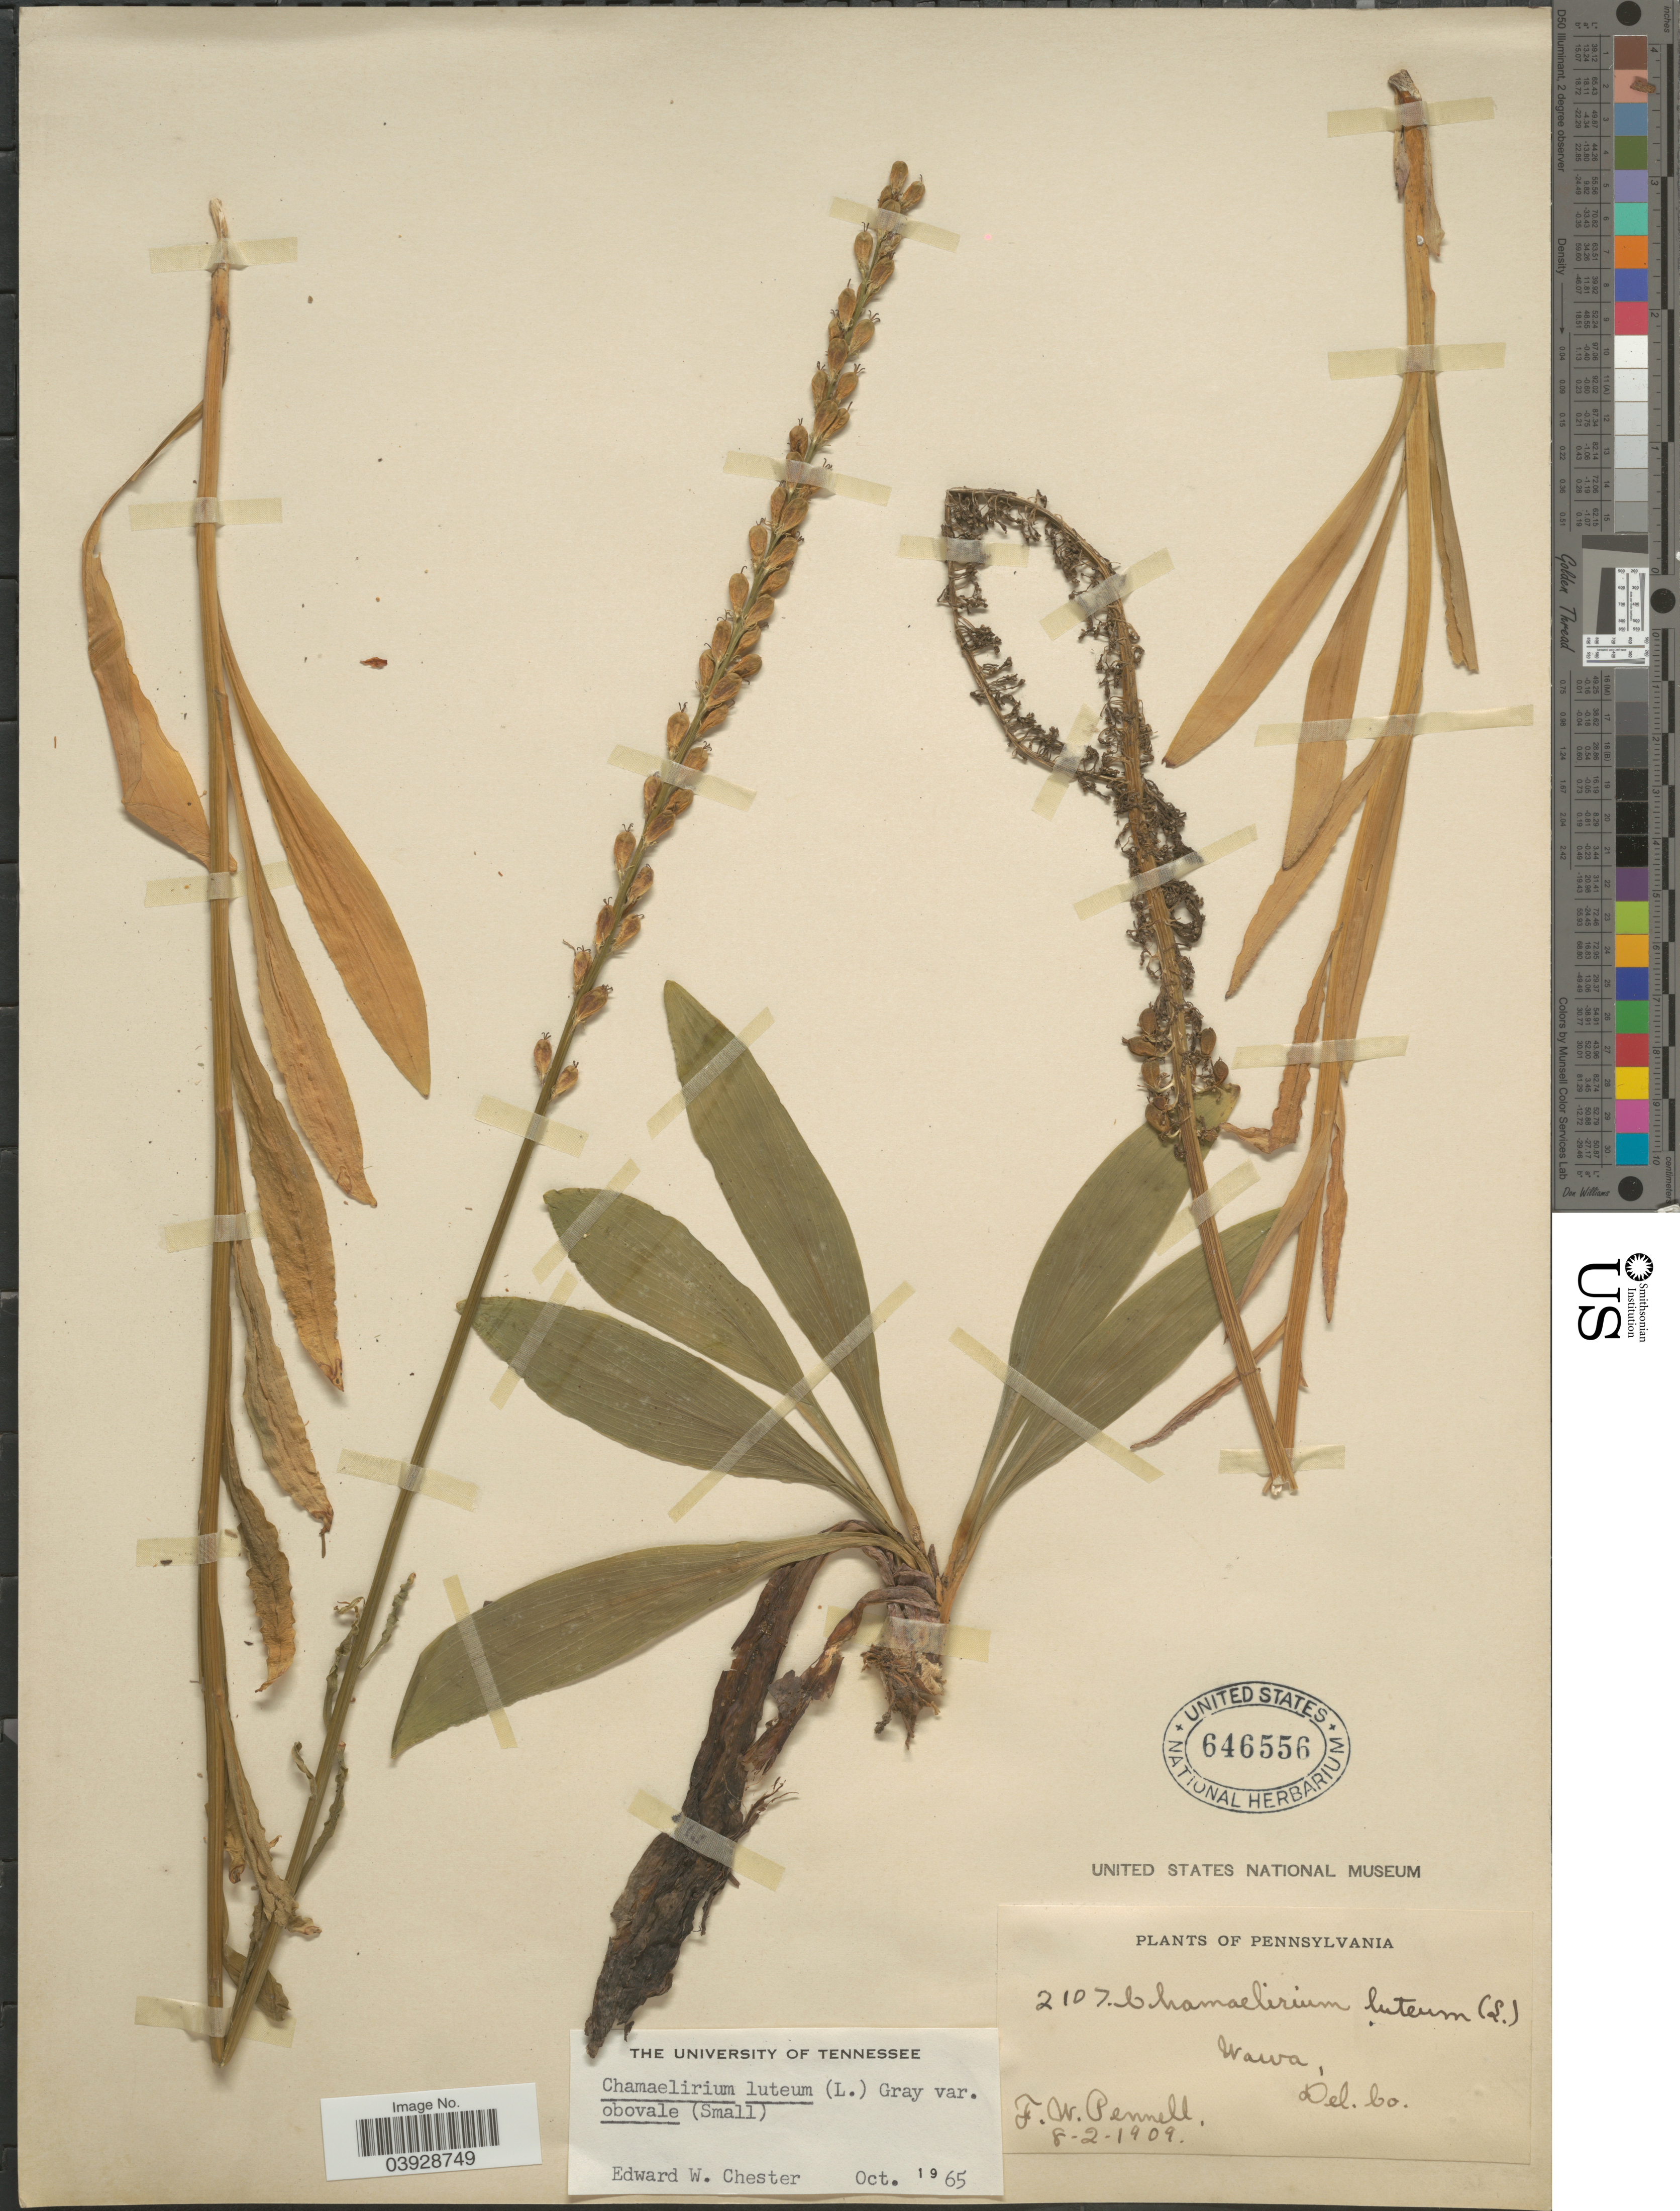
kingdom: Plantae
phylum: Tracheophyta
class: Liliopsida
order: Liliales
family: Melanthiaceae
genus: Chamaelirium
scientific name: Chamaelirium luteum var. obovale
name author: (Small) ined.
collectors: F. W. Pennell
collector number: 2107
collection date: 1909-08-02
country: United States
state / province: Pennsylvania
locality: Wawa. Del. Co.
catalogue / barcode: US 646556